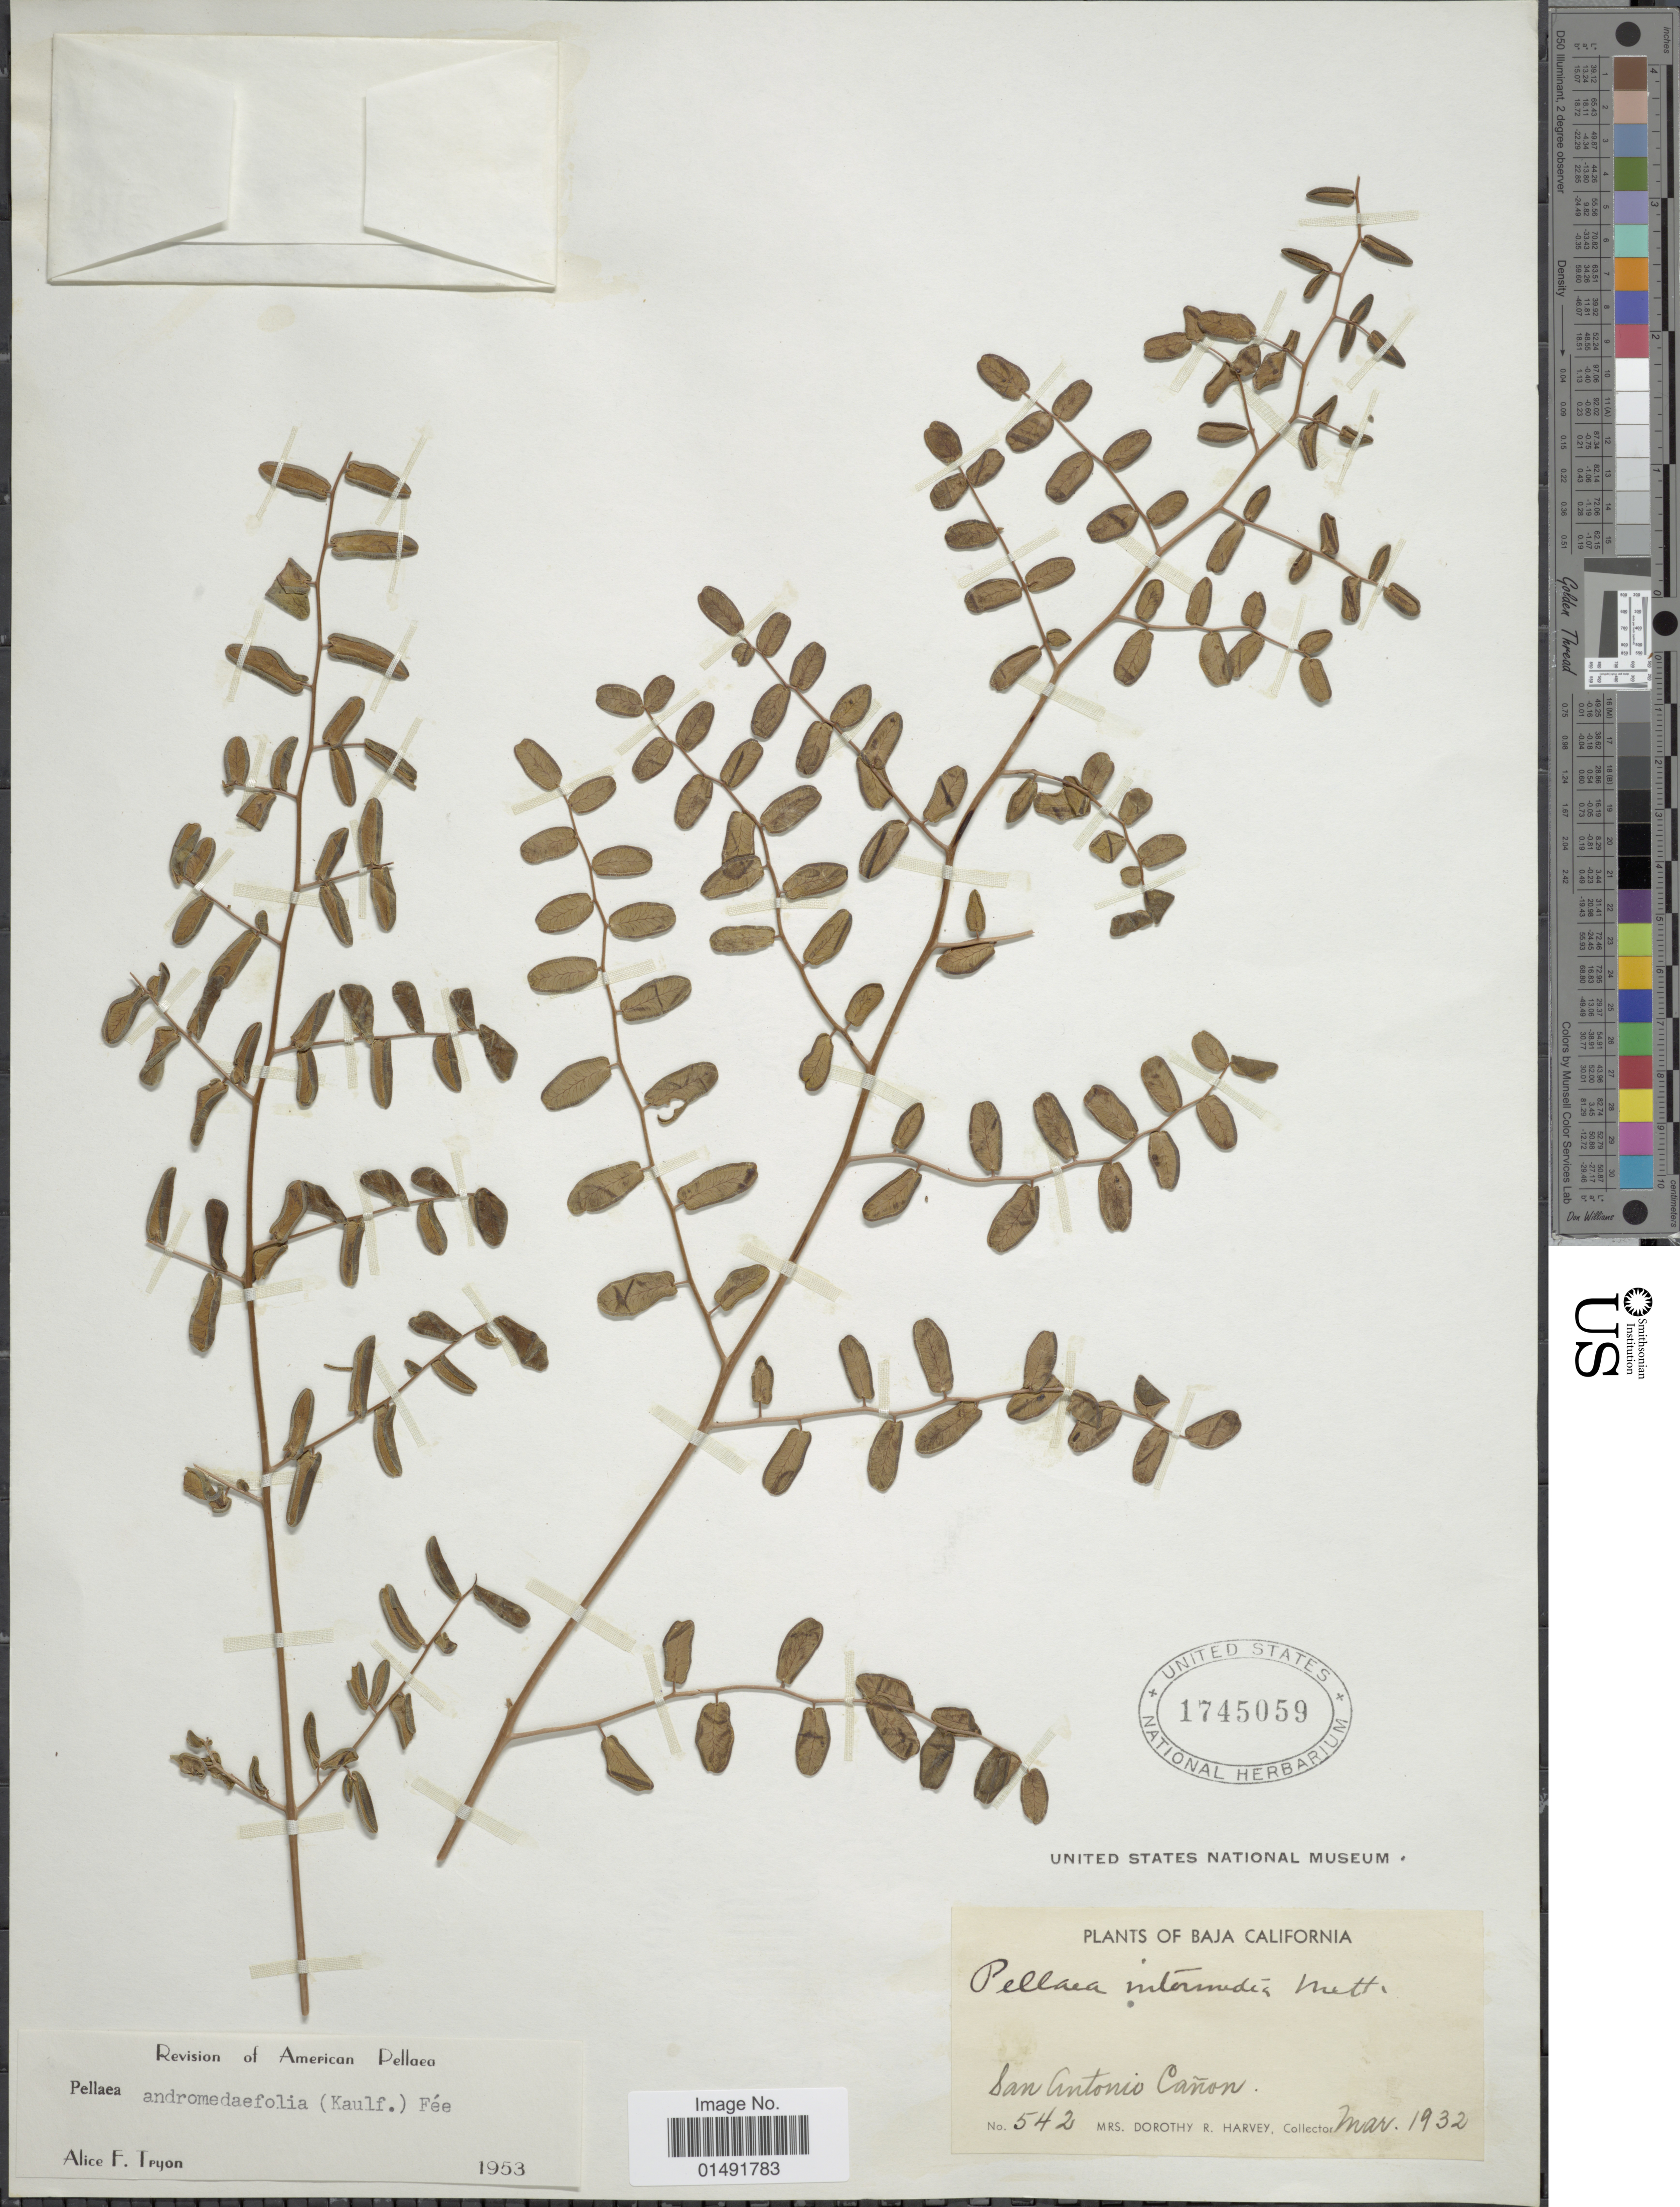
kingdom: Plantae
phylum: Tracheophyta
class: Polypodiopsida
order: Polypodiales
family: Pteridaceae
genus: Pellaea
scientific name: Pellaea andromedifolia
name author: (Kaulf.) Fée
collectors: D. R. Harvey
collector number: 542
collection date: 1932-03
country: Mexico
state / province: Baja California Norte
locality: San Antonio Cañon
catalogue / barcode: US 1745059